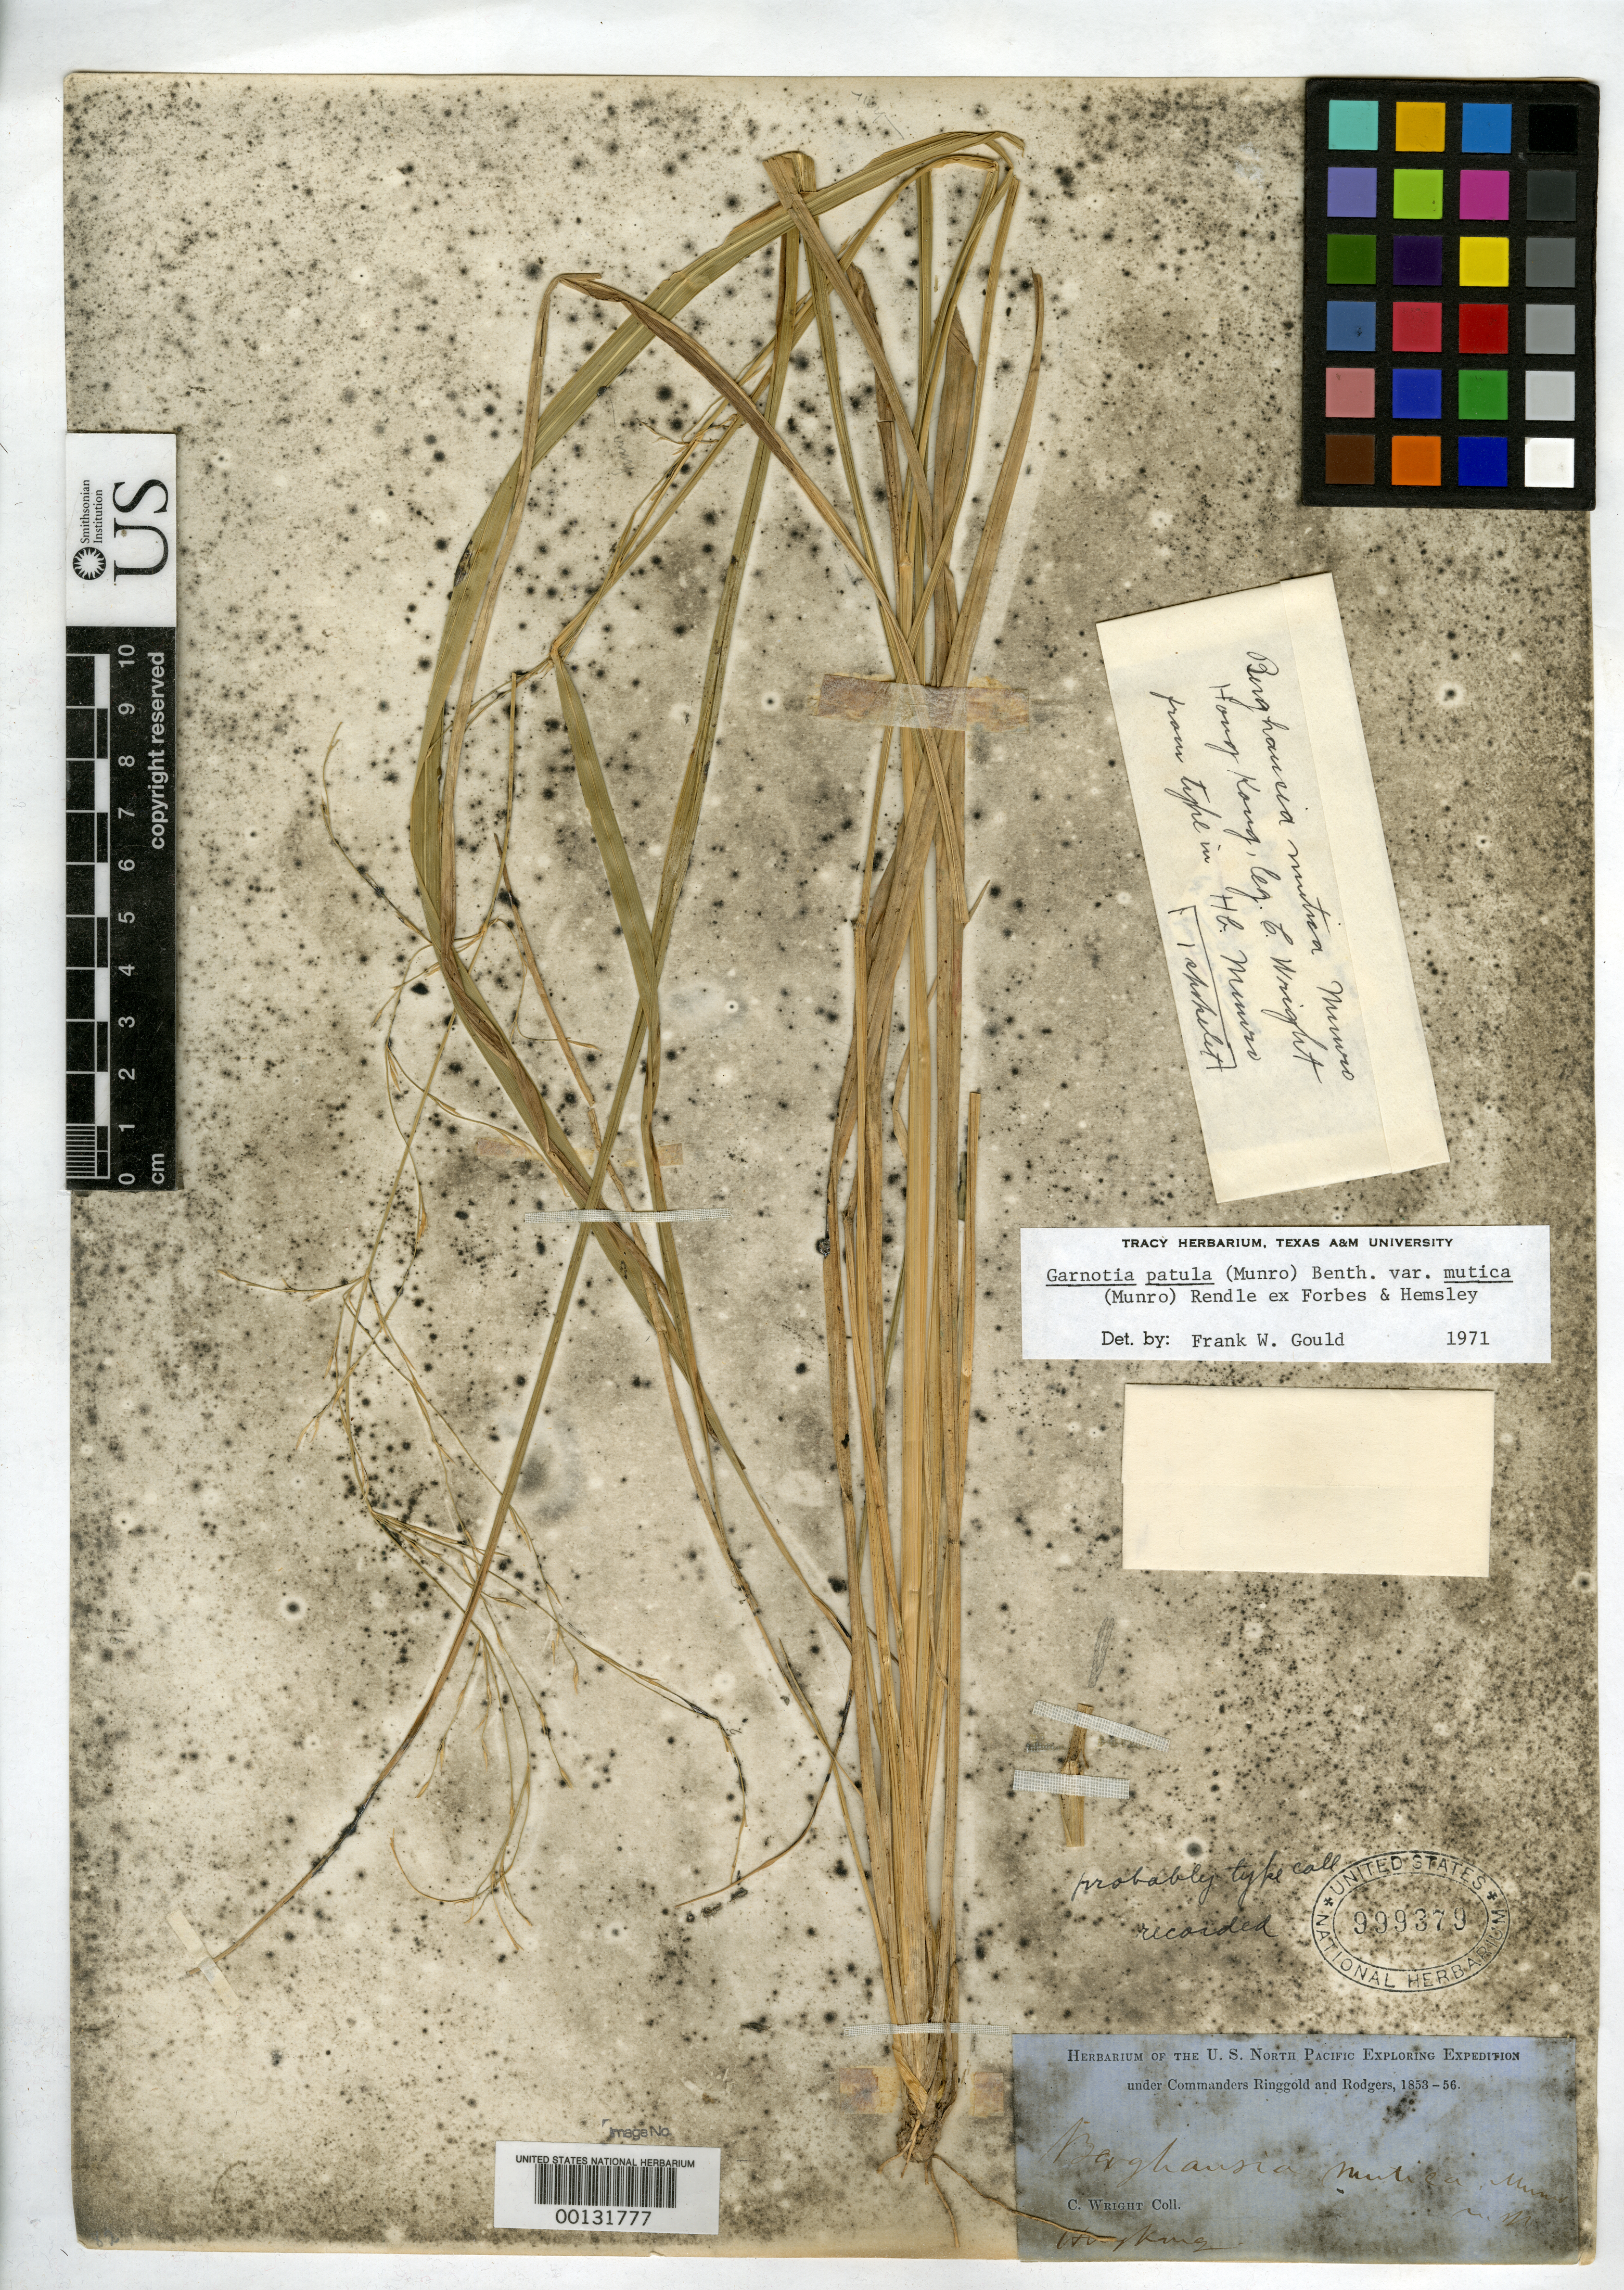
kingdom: Plantae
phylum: Tracheophyta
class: Liliopsida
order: Poales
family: Poaceae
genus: Berghausia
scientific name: Berghausia mutica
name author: Munro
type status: Type Collection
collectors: C. Wright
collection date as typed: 1853 to -- --- 1856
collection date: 1853/1856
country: China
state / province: Hong Kong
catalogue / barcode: US 999379